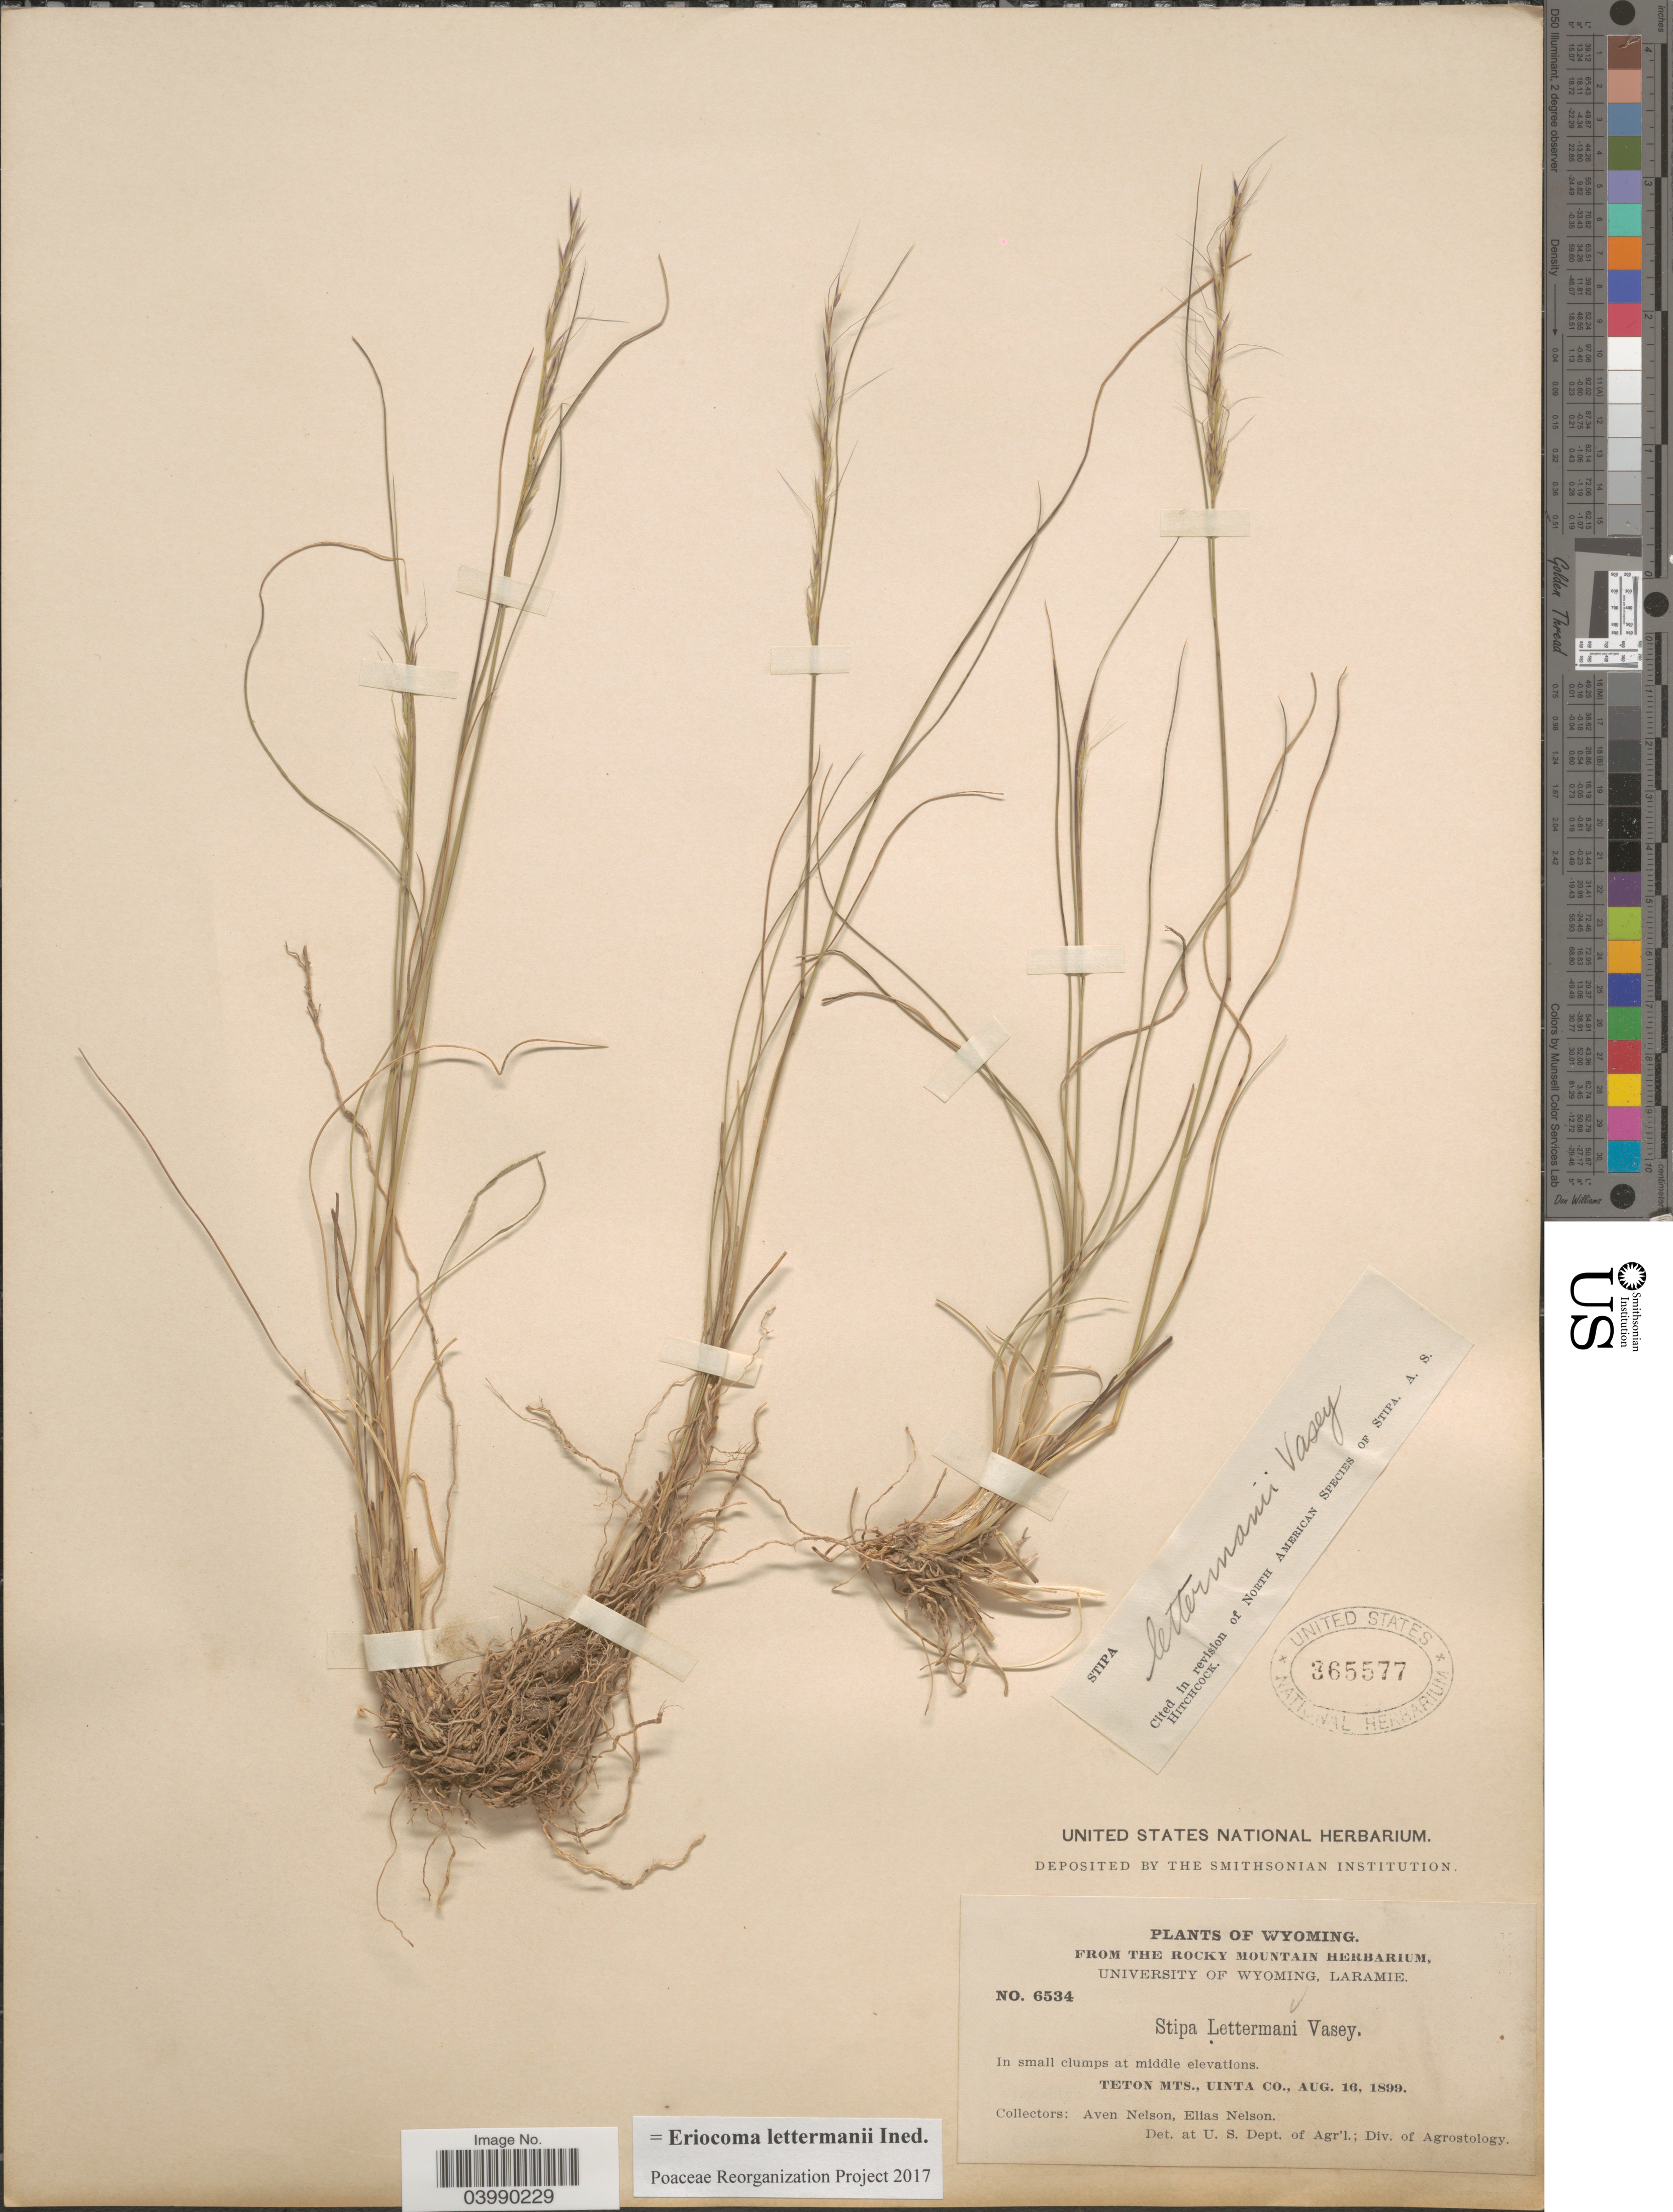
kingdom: Plantae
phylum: Tracheophyta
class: Liliopsida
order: Poales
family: Poaceae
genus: Eriocoma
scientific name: Eriocoma lettermanii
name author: (Vasey) Romasch.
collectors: A. Nelson & E. Nelson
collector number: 6534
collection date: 1899-08-16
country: United States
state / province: Wyoming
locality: Teton Mts., Uinta Co.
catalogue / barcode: US 365577